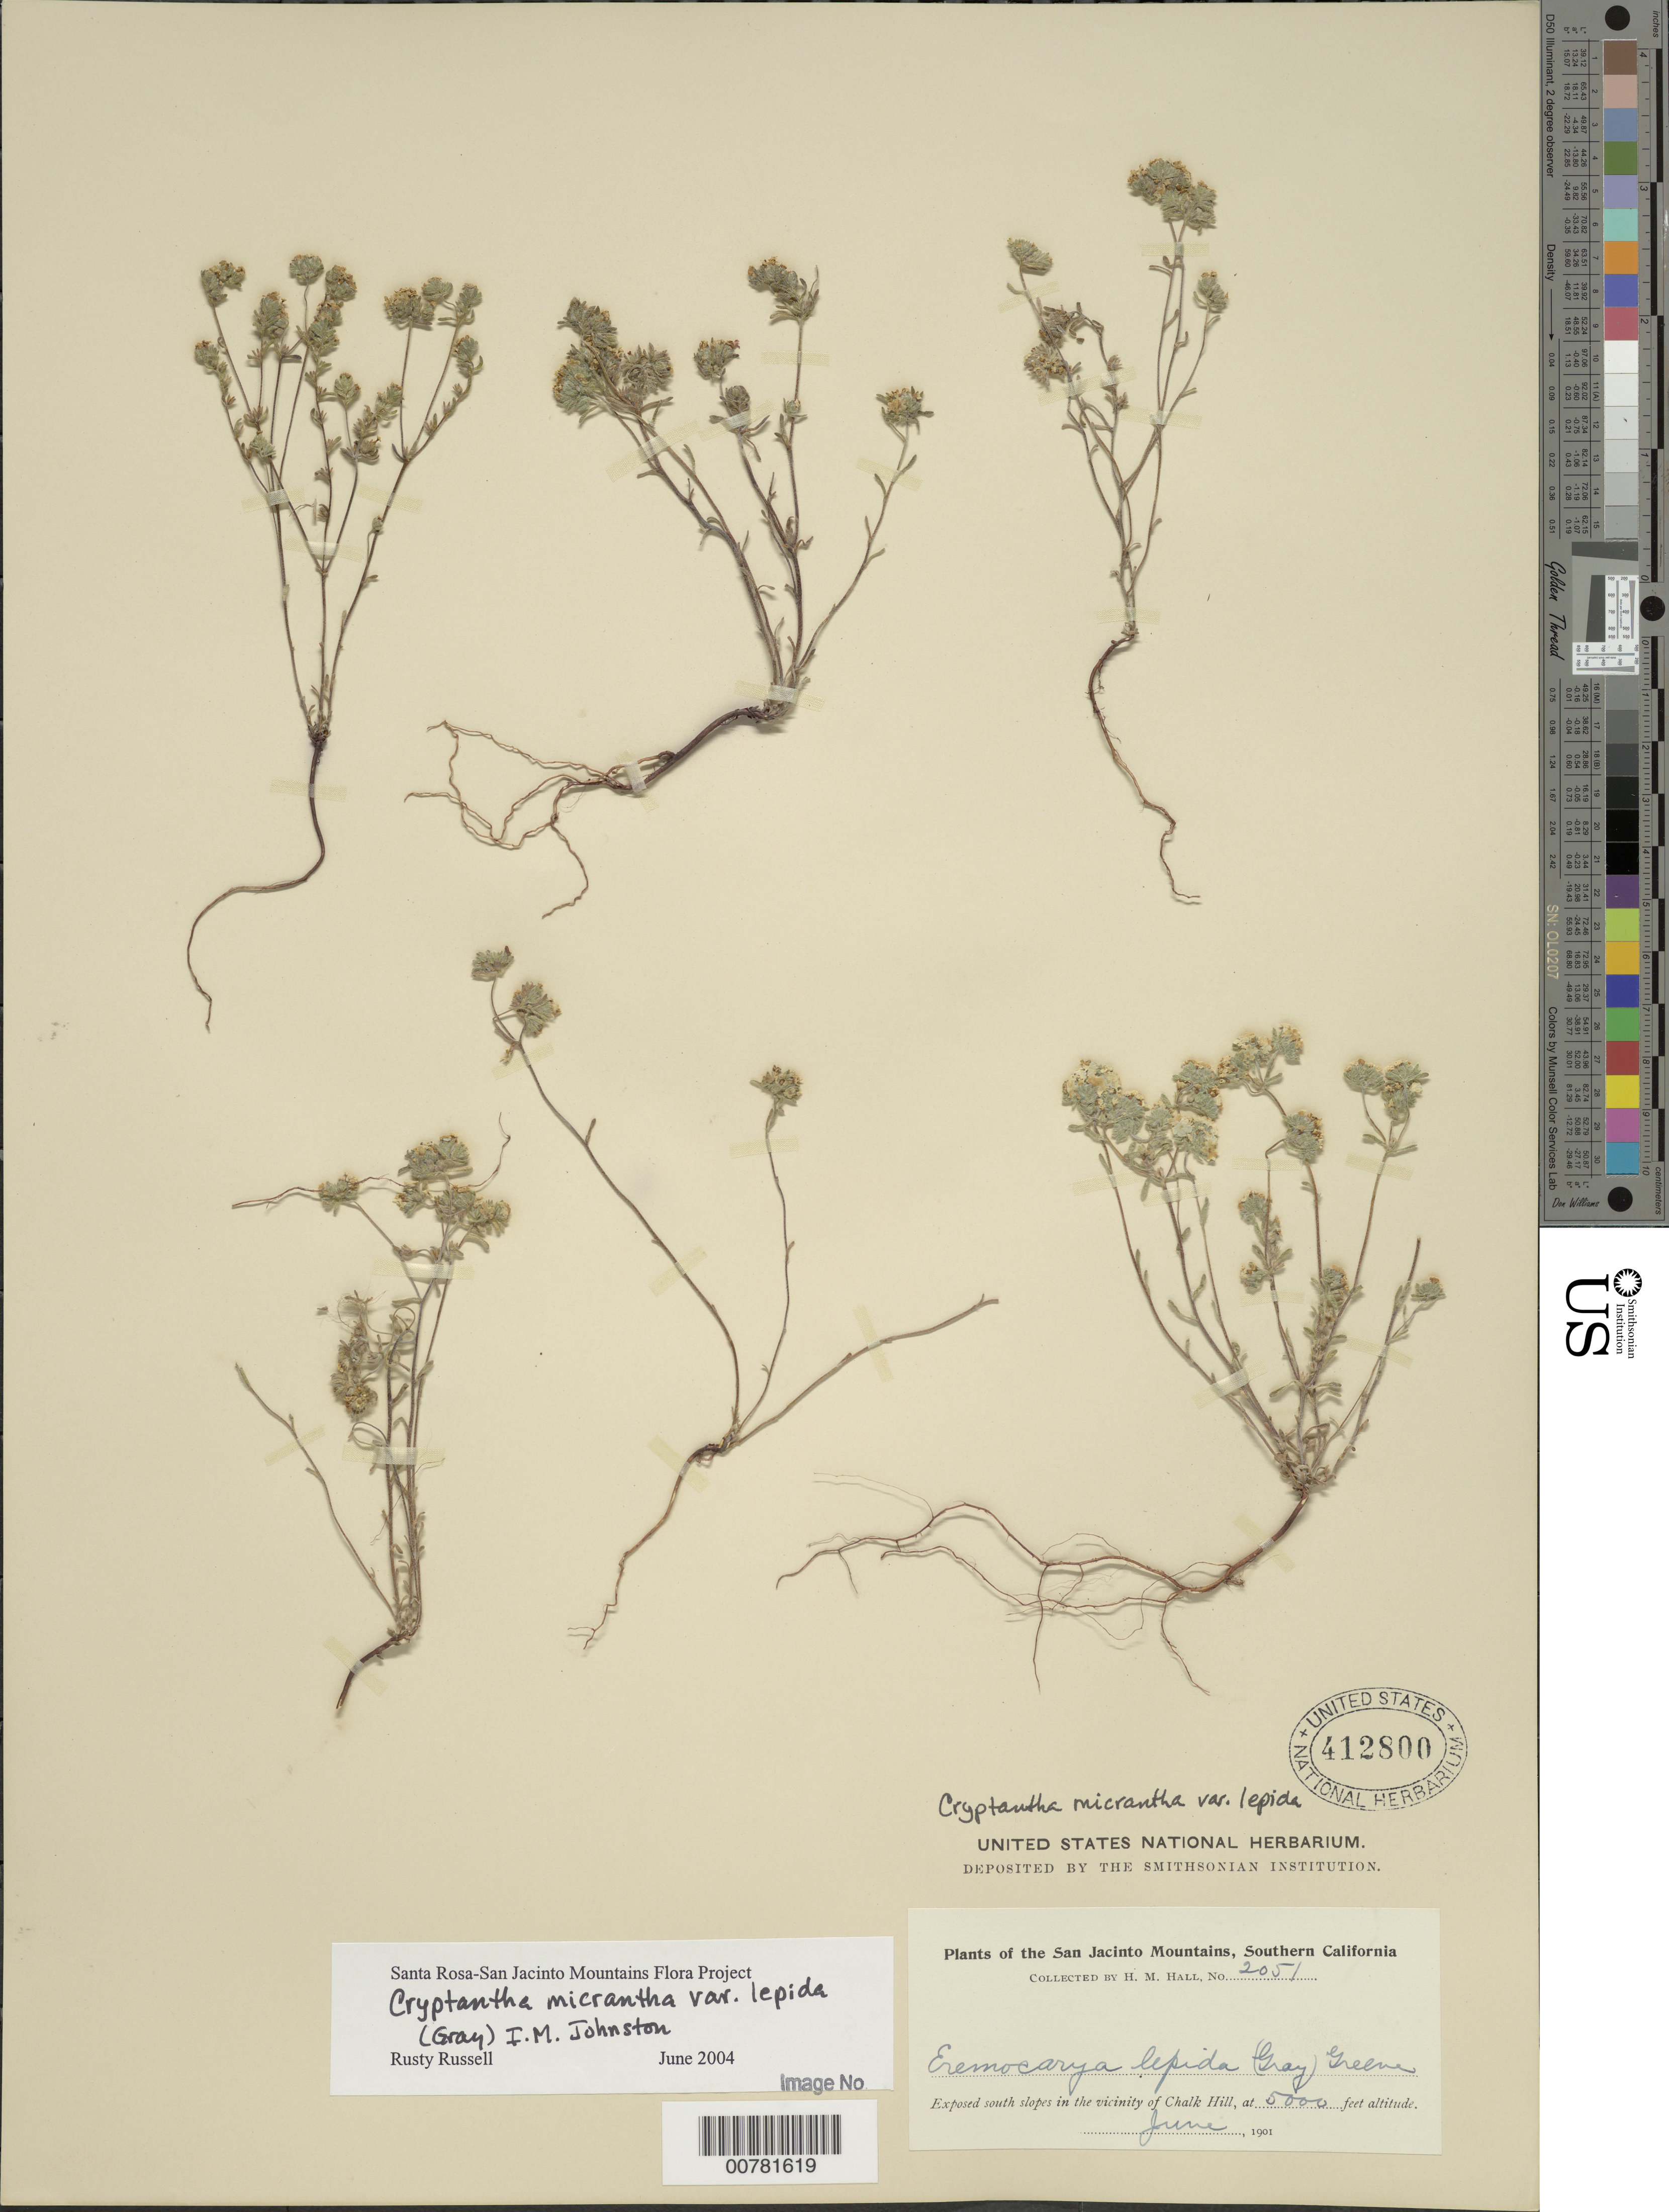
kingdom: Plantae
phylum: Tracheophyta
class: Magnoliopsida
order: Boraginales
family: Boraginaceae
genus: Cryptantha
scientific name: Cryptantha micrantha var. lepida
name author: (A. Gray) I.M. Johnst.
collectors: H. M. Hall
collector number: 2051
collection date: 1901-06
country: United States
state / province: California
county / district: Riverside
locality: San Jacinto Mountains, Southern California, Exposed south slopes in the vicinity of Chalk Hill.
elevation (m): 1524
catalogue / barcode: US 412800